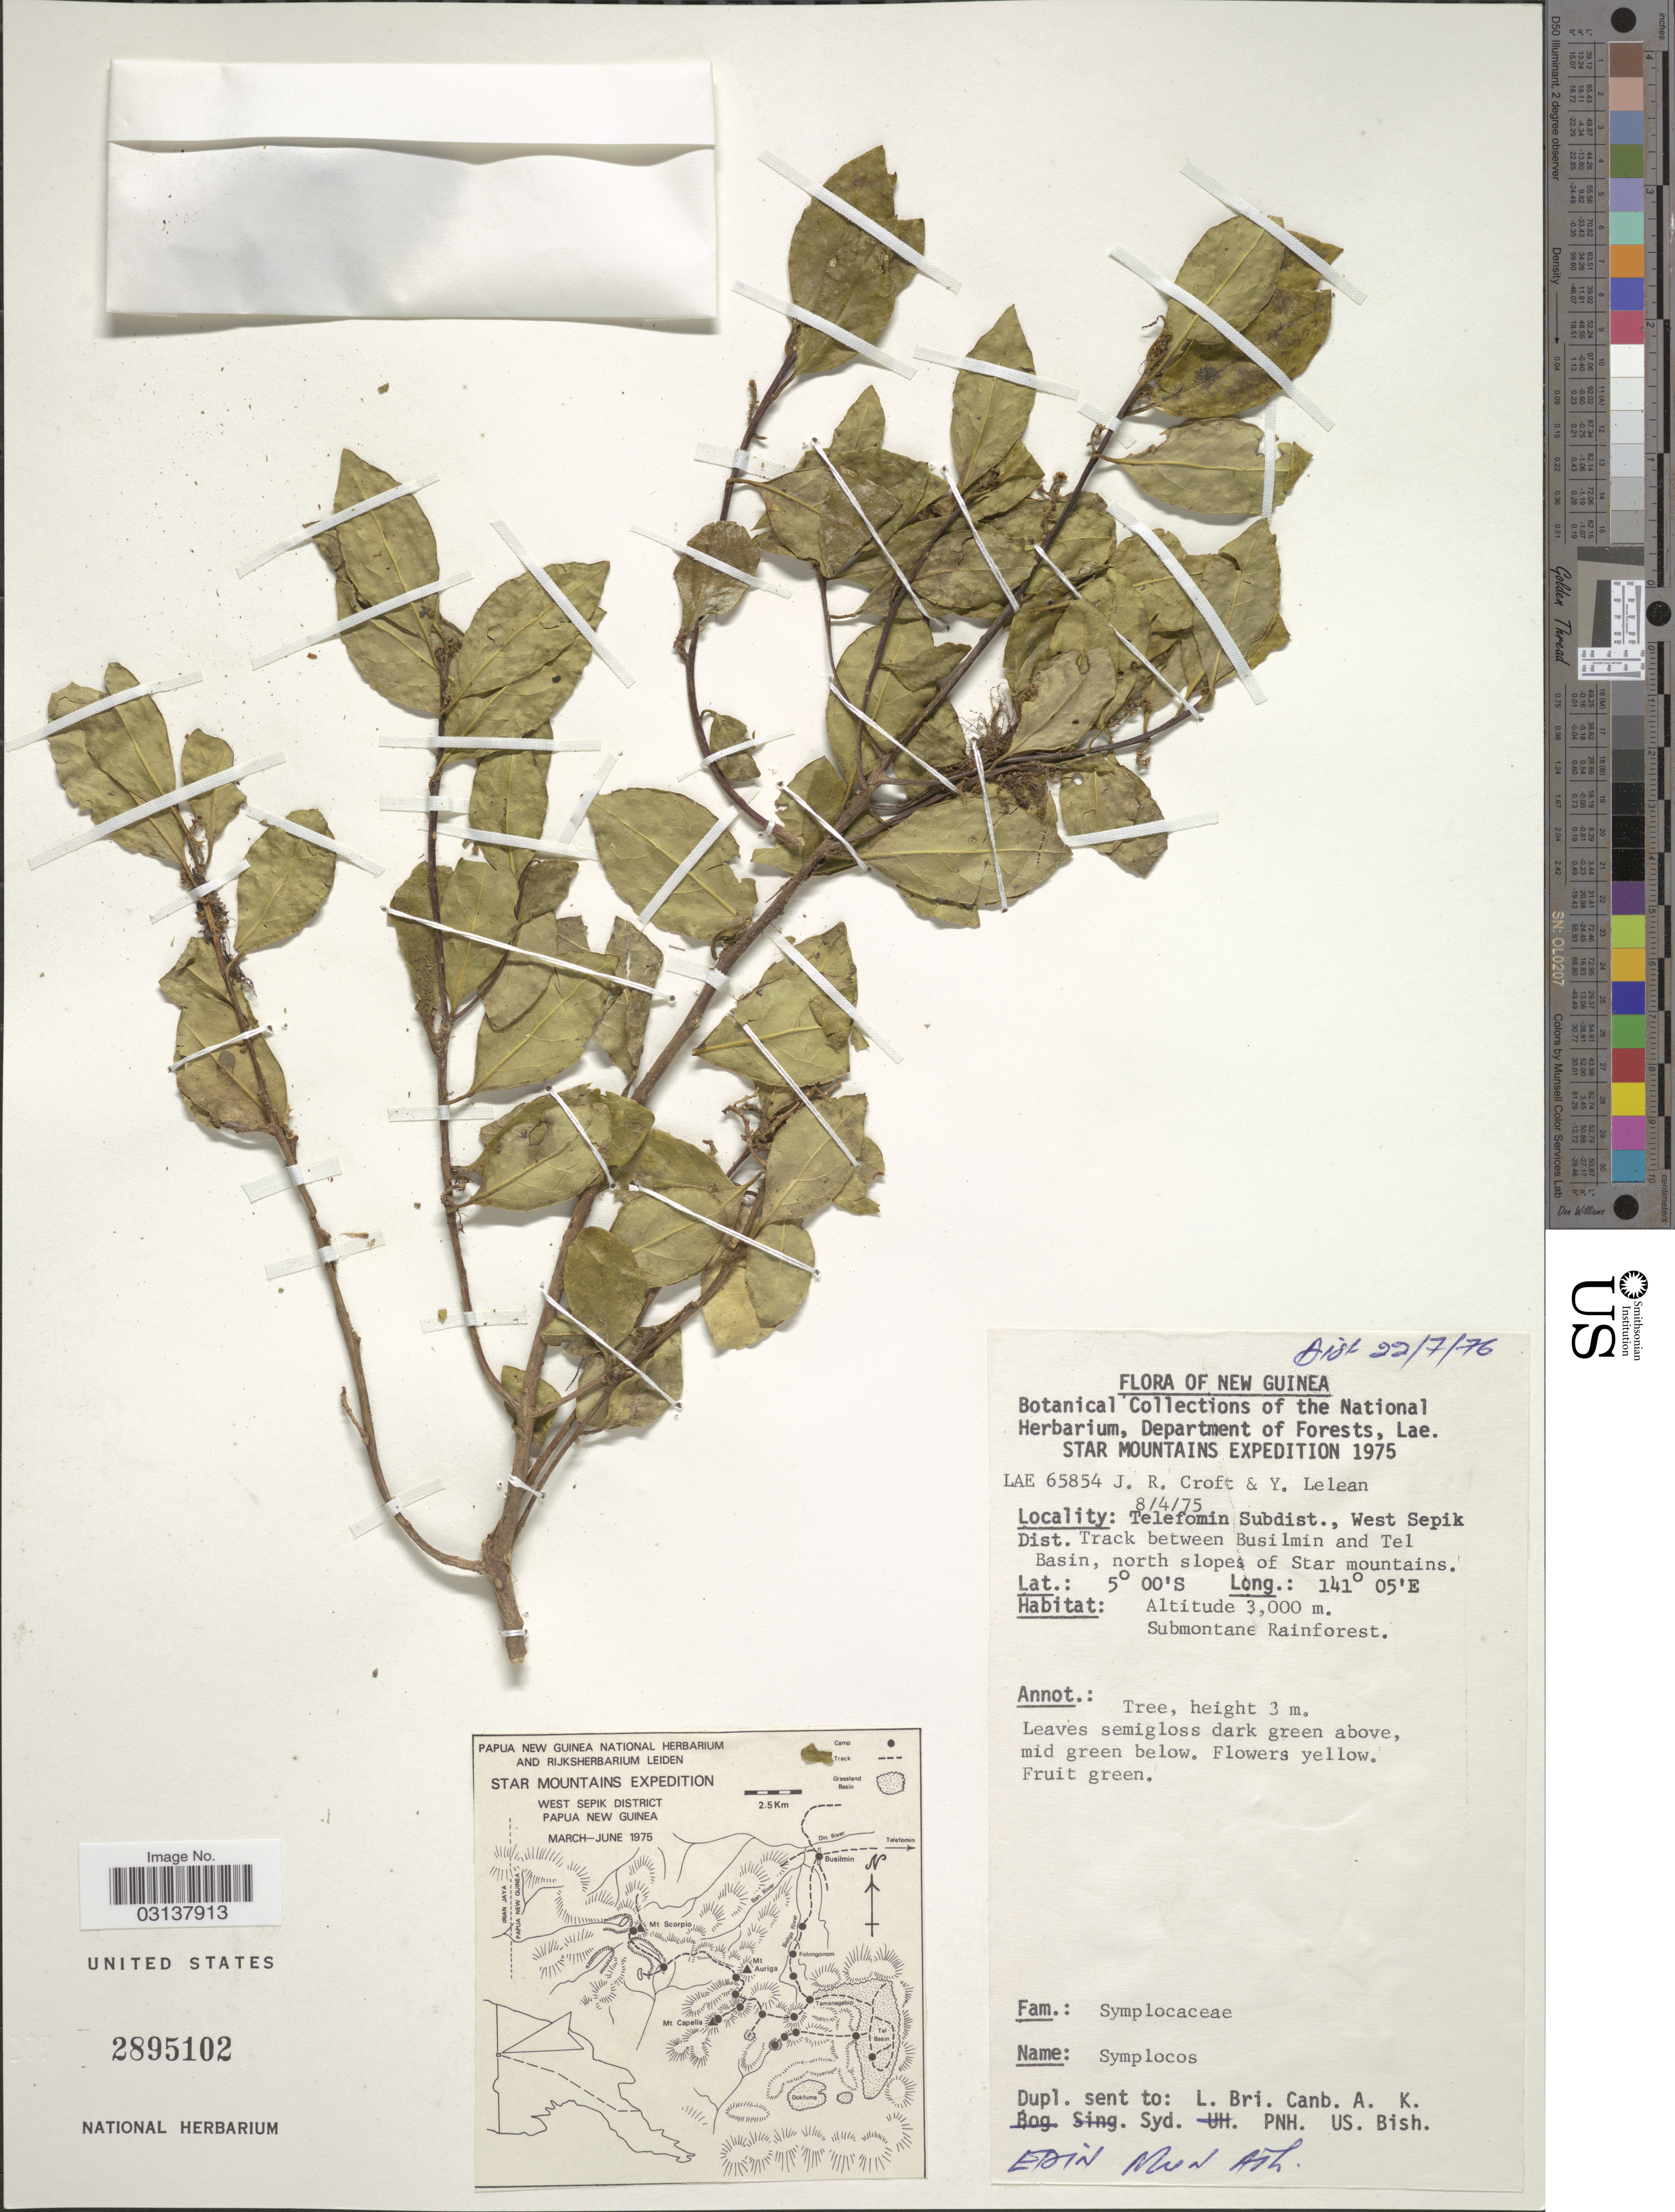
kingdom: Plantae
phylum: Tracheophyta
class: Magnoliopsida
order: Ericales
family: Symplocaceae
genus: Symplocos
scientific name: Symplocos sp.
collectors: J. R. Croft & Y. Lelean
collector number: LAE65854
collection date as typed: Transcribed d/m/y: 8/4/75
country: Papua New Guinea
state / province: Sandaun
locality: New Guinea. Telefomin Subdist., West Sepik Dist. Track between Busilmin and Tel Basin, north slopes of Star mountains.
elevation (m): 3000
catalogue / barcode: US 2895102